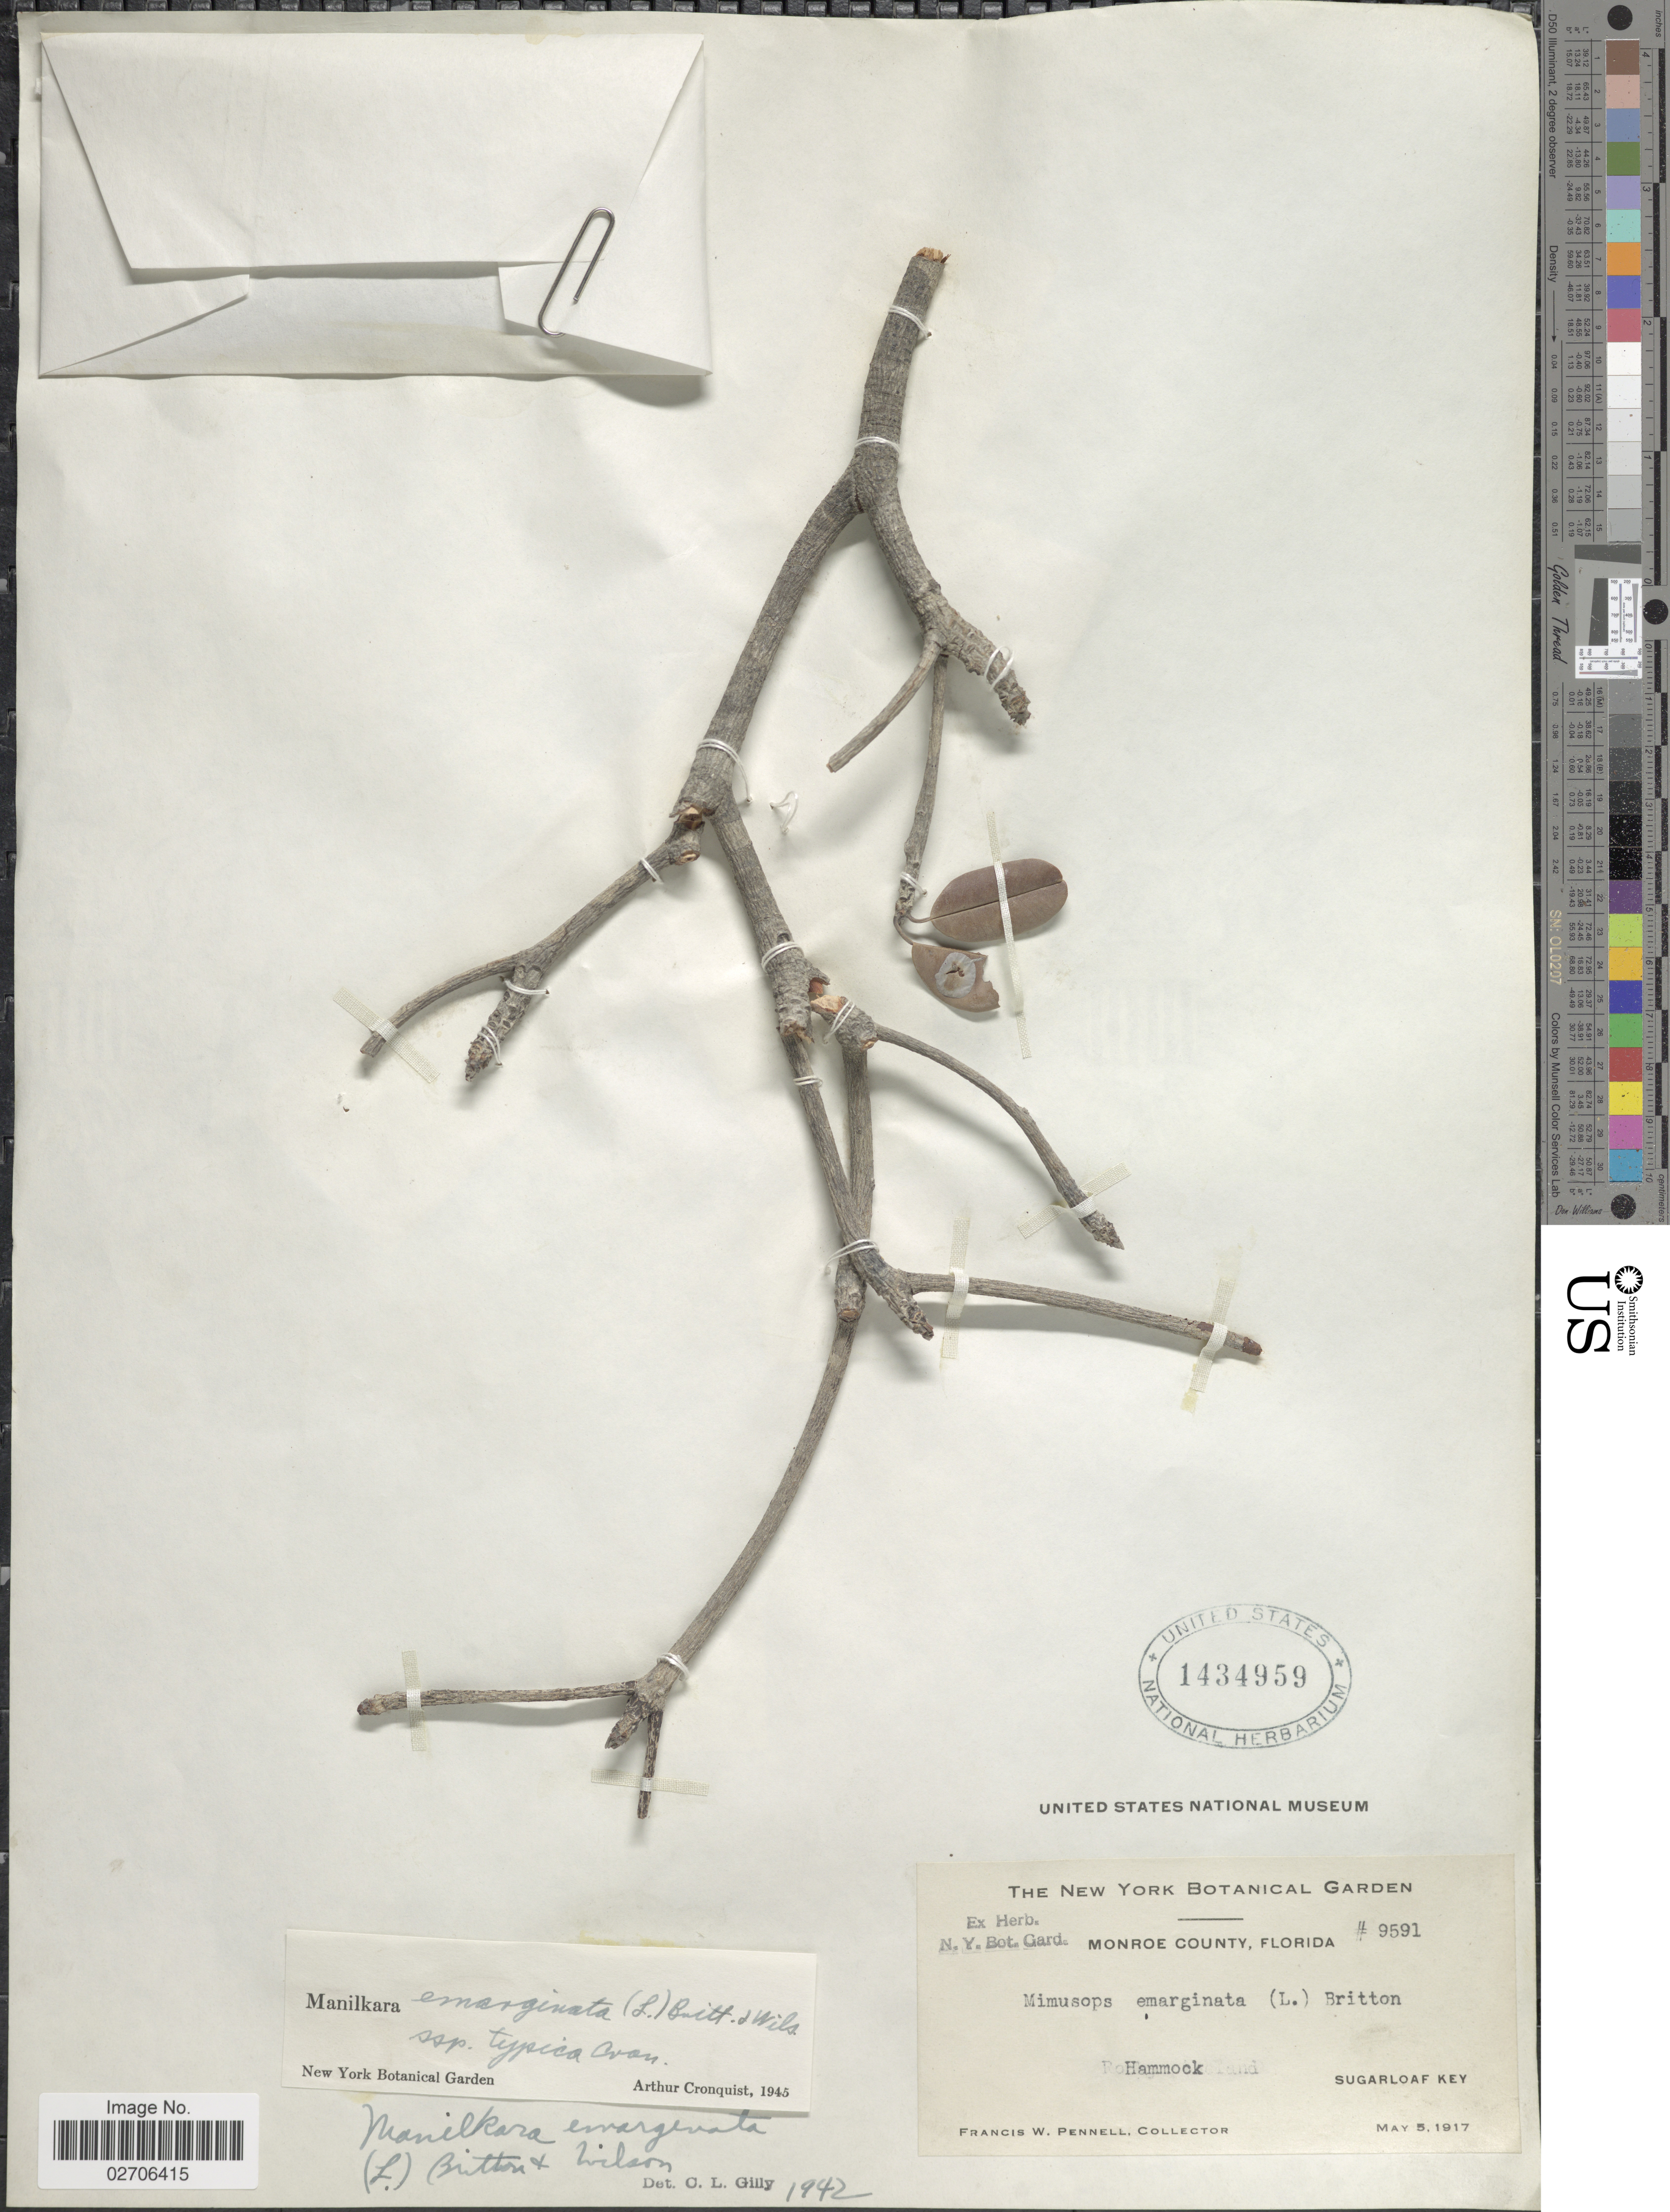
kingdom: Plantae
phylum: Tracheophyta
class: Magnoliopsida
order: Ericales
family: Sapotaceae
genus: Manilkara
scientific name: Manilkara emarginata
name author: (L.) Britton & P. Wilson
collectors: F. W. Pennell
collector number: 9591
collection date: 1917-05-05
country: United States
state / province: Florida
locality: Monroe County, Florida, Hammock, Sugarloaf Key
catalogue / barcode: US 1434959